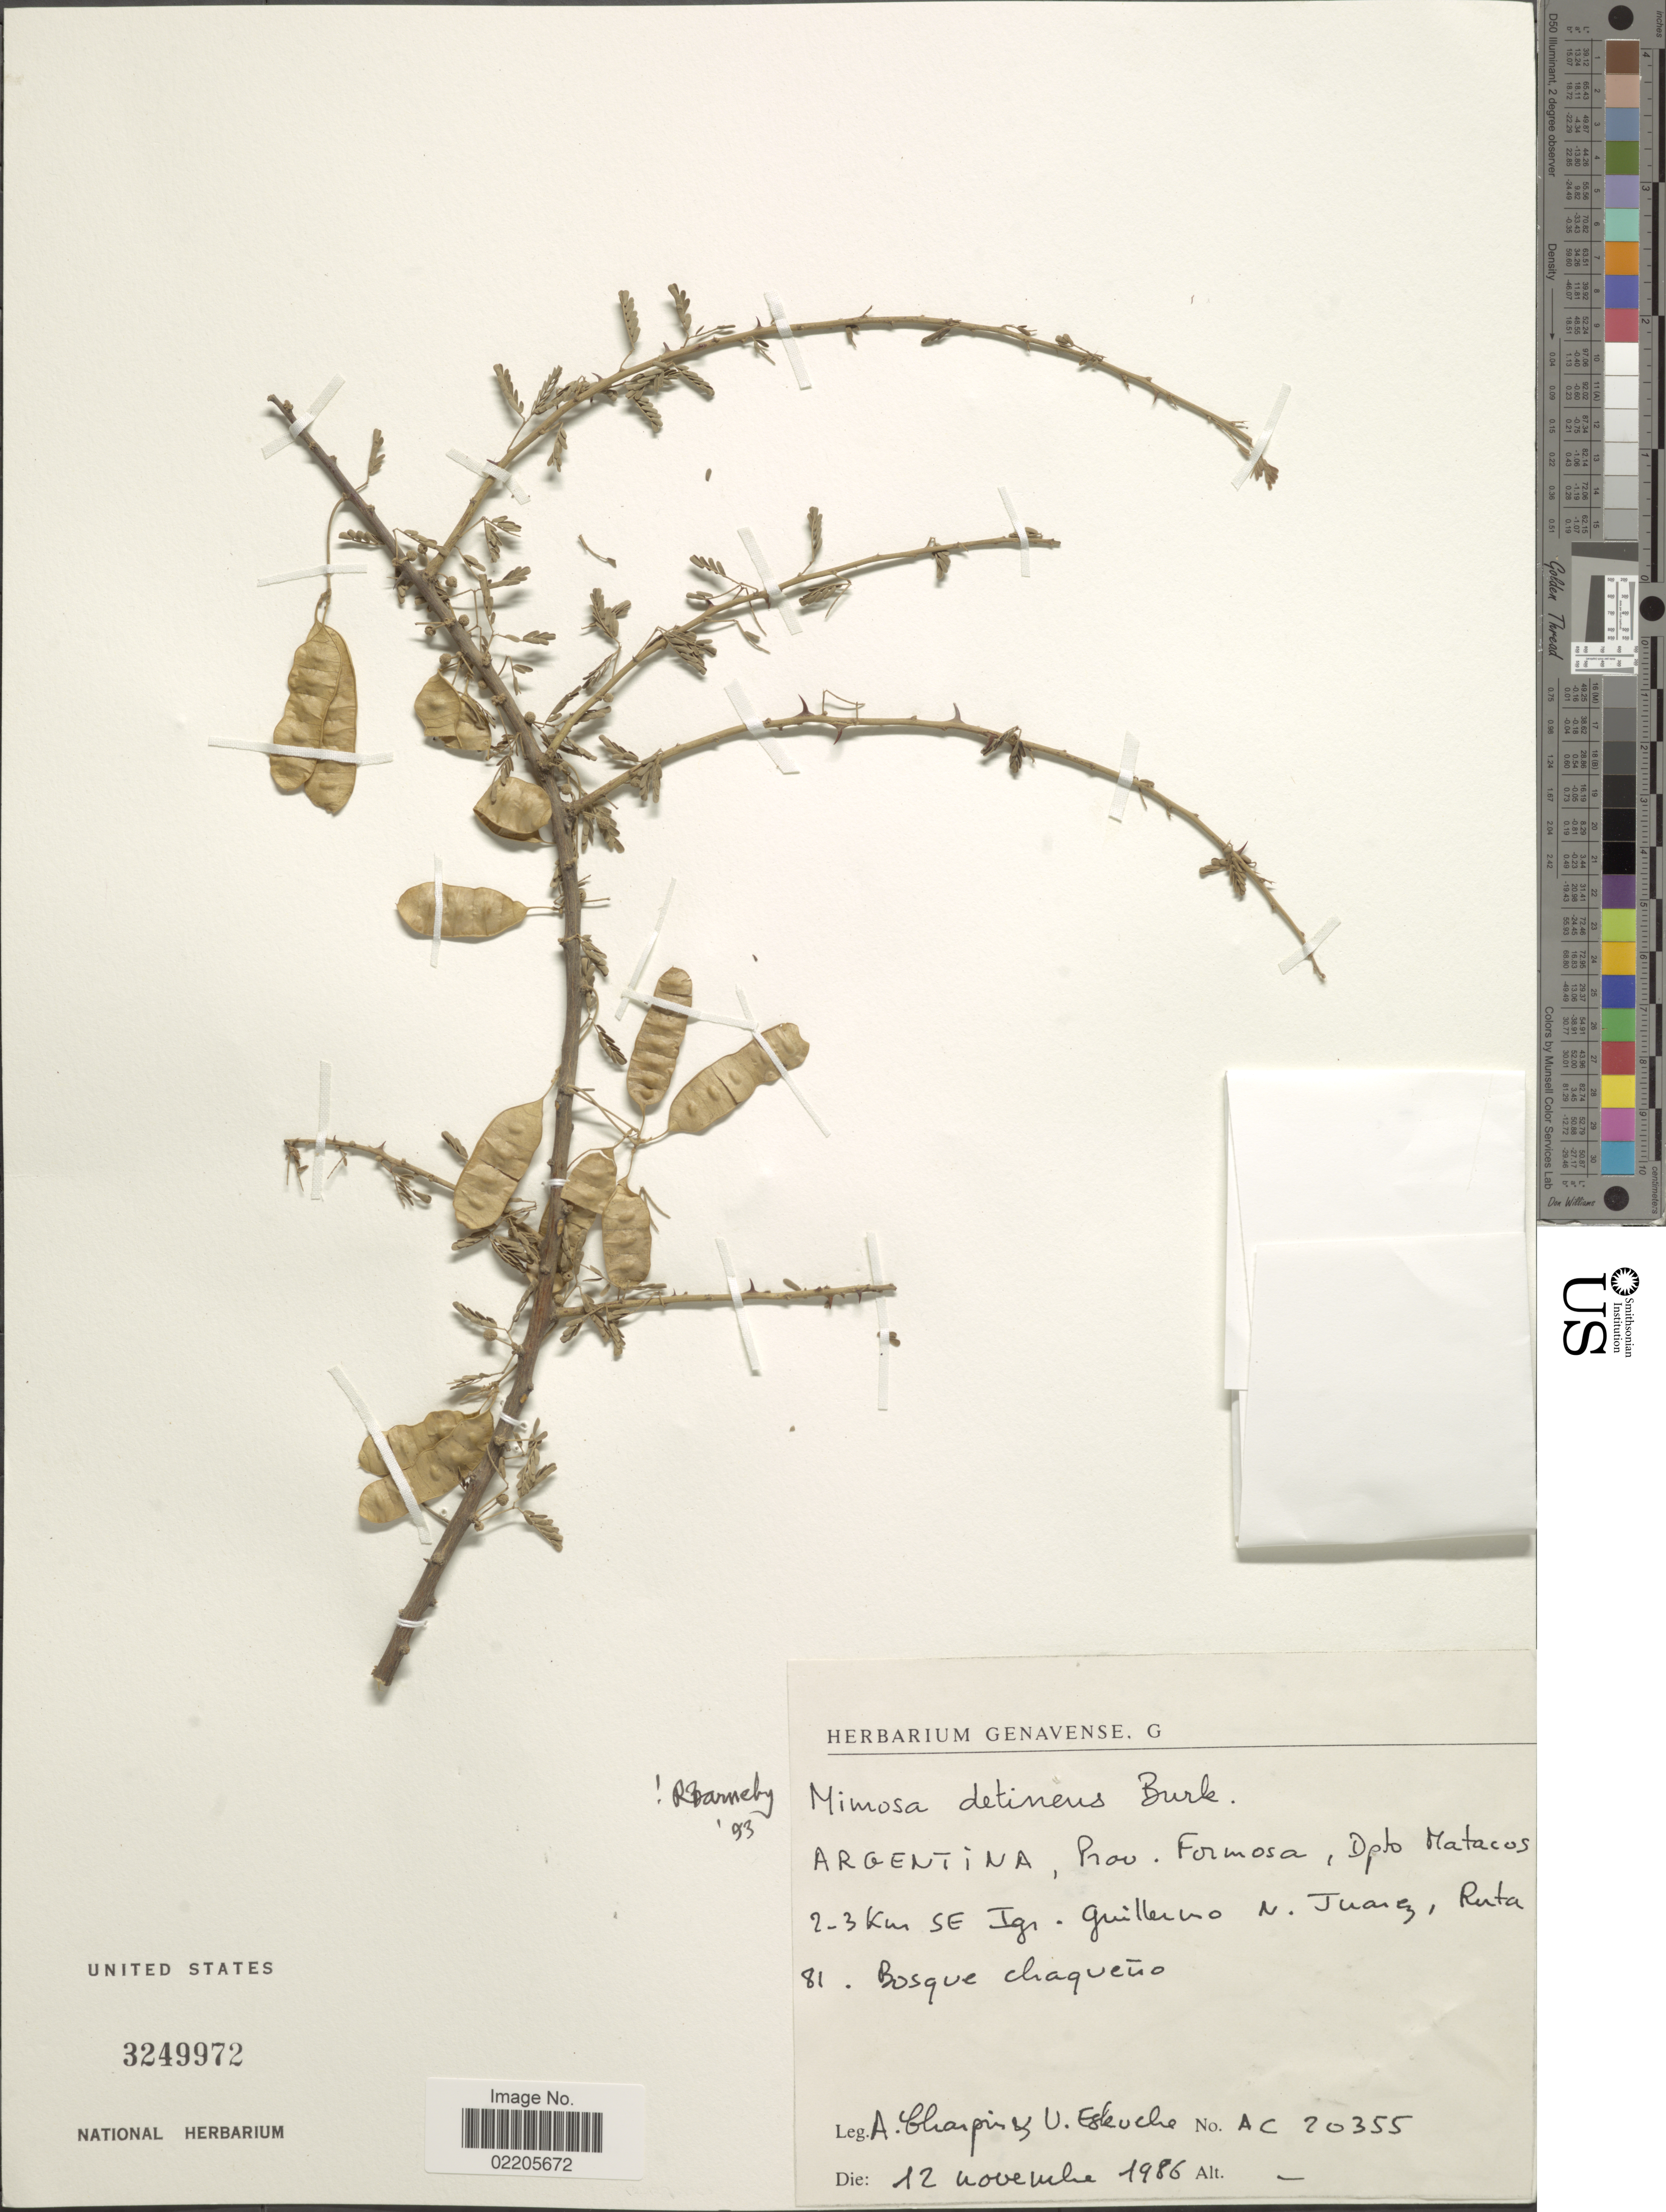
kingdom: Plantae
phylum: Tracheophyta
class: Magnoliopsida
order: Fabales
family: Fabaceae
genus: Mimosa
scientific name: Mimosa detinens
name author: Benth.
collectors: A. Charpin & U. Eskuche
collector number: AC20355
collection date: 1986-11-12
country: Argentina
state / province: Formosa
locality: Prov. Formosa, Dpto Matacos, 2- 3 km SE Igr. Guillermo N. Juarez, Ruta 81. Bosque chaqueno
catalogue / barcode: US 3249972